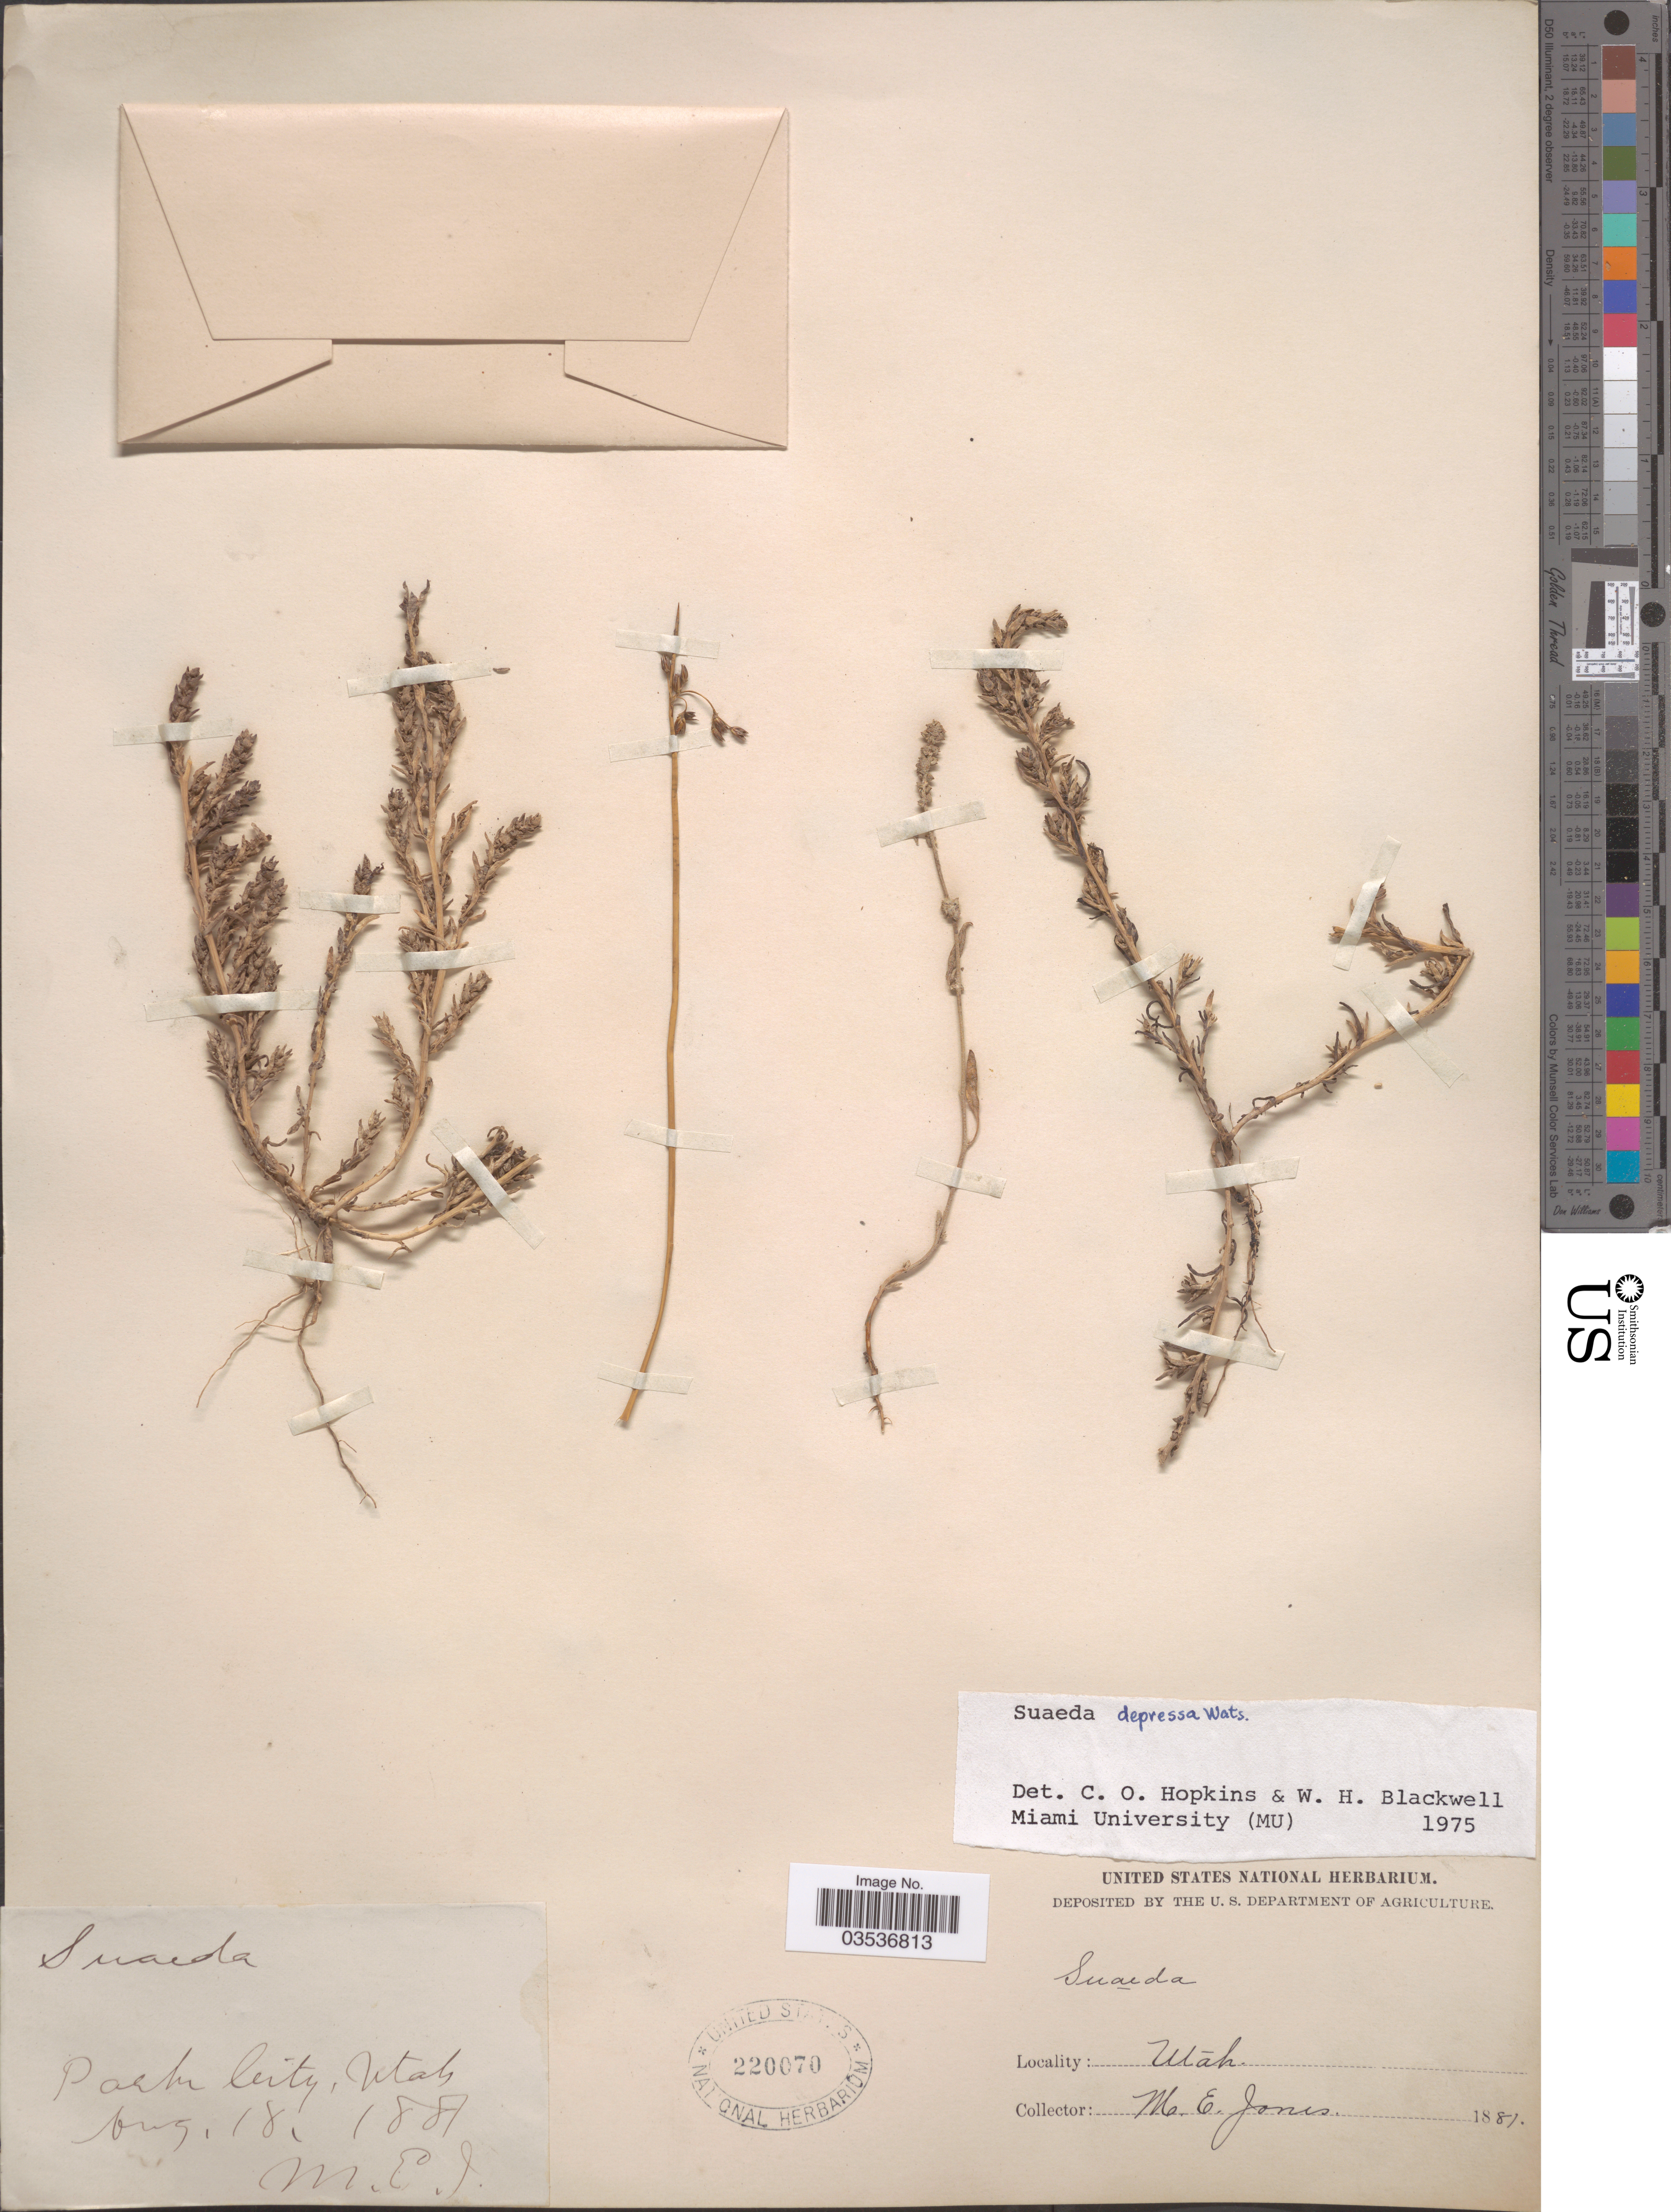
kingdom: Plantae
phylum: Tracheophyta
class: Magnoliopsida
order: Caryophyllales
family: Amaranthaceae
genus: Suaeda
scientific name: Suaeda depressa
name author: (Pursh) S. Watson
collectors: M. E. Jones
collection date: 1881-08-18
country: United States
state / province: Utah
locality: Park City.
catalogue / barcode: US 220070